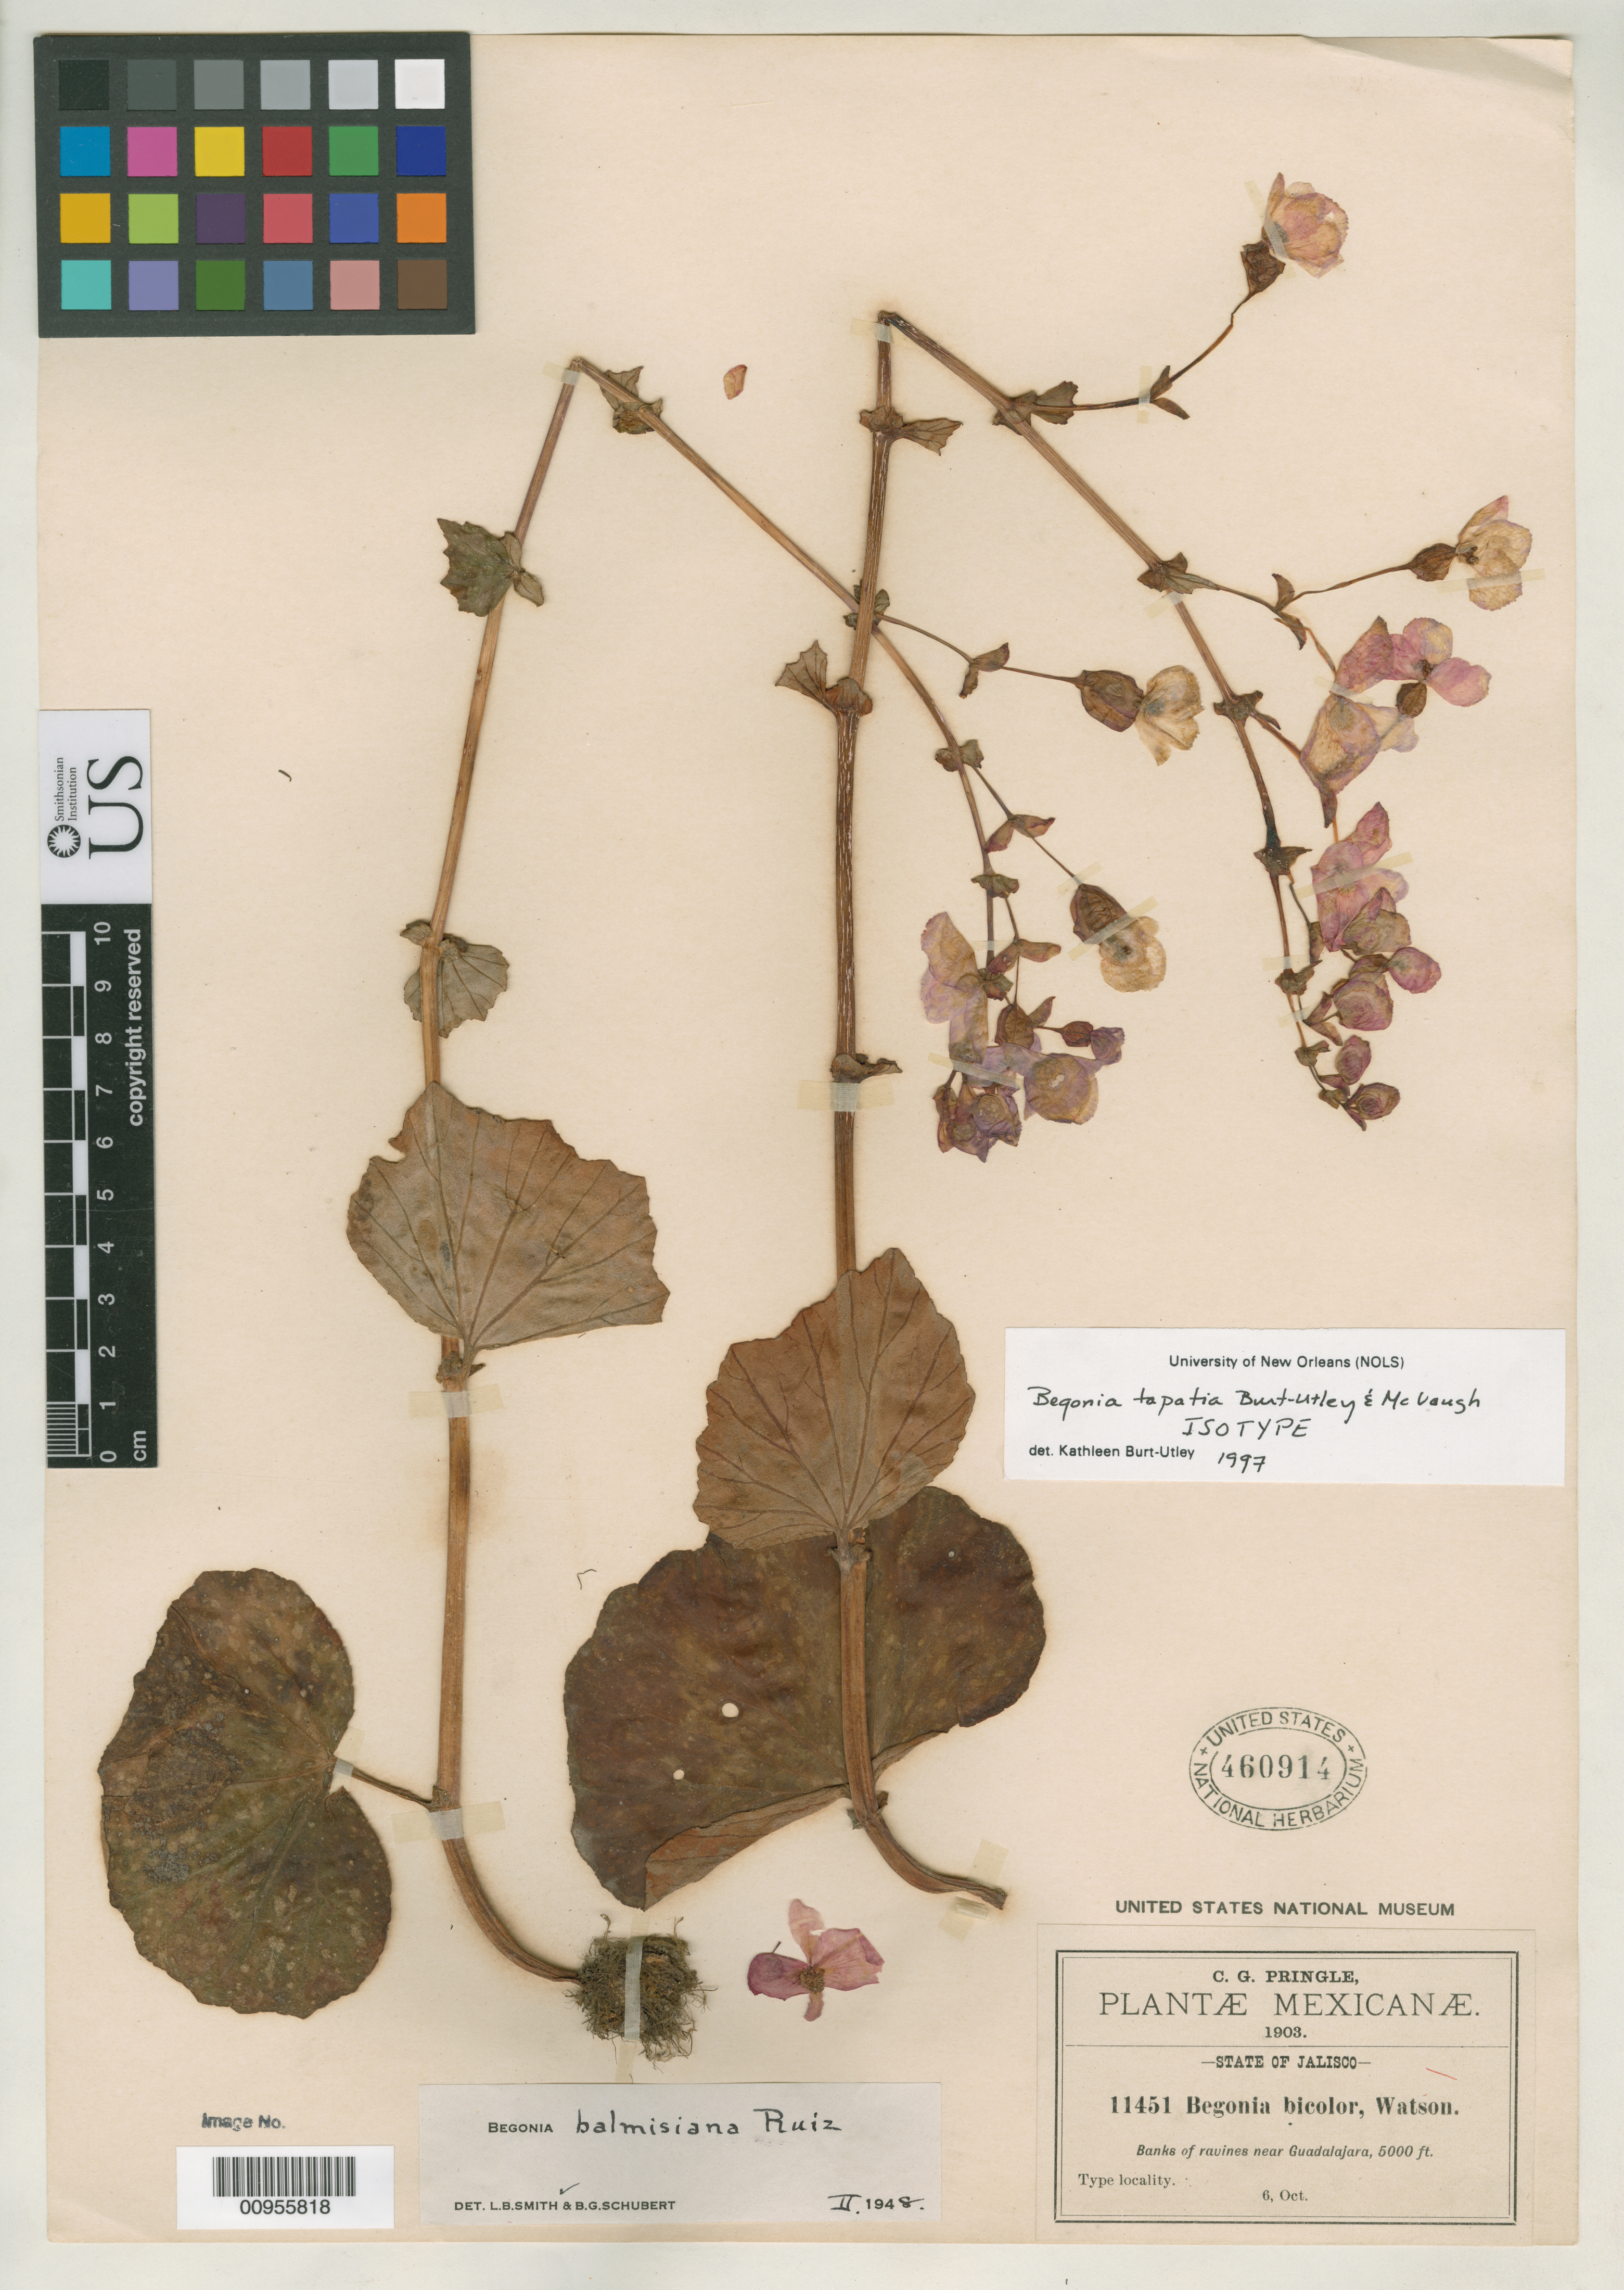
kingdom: Plantae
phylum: Tracheophyta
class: Magnoliopsida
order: Cucurbitales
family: Begoniaceae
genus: Begonia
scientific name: Begonia tapatia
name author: Burt-Utley & McVaugh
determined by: Burt-Utley, Kathleen M.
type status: Isotype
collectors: C. G. Pringle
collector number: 11451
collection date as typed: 06 Oct 1903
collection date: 1903-10-06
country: Mexico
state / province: Jalisco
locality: Banks of ravines near Guadalajara, 5000 ft.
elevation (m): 1524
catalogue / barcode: US 460914